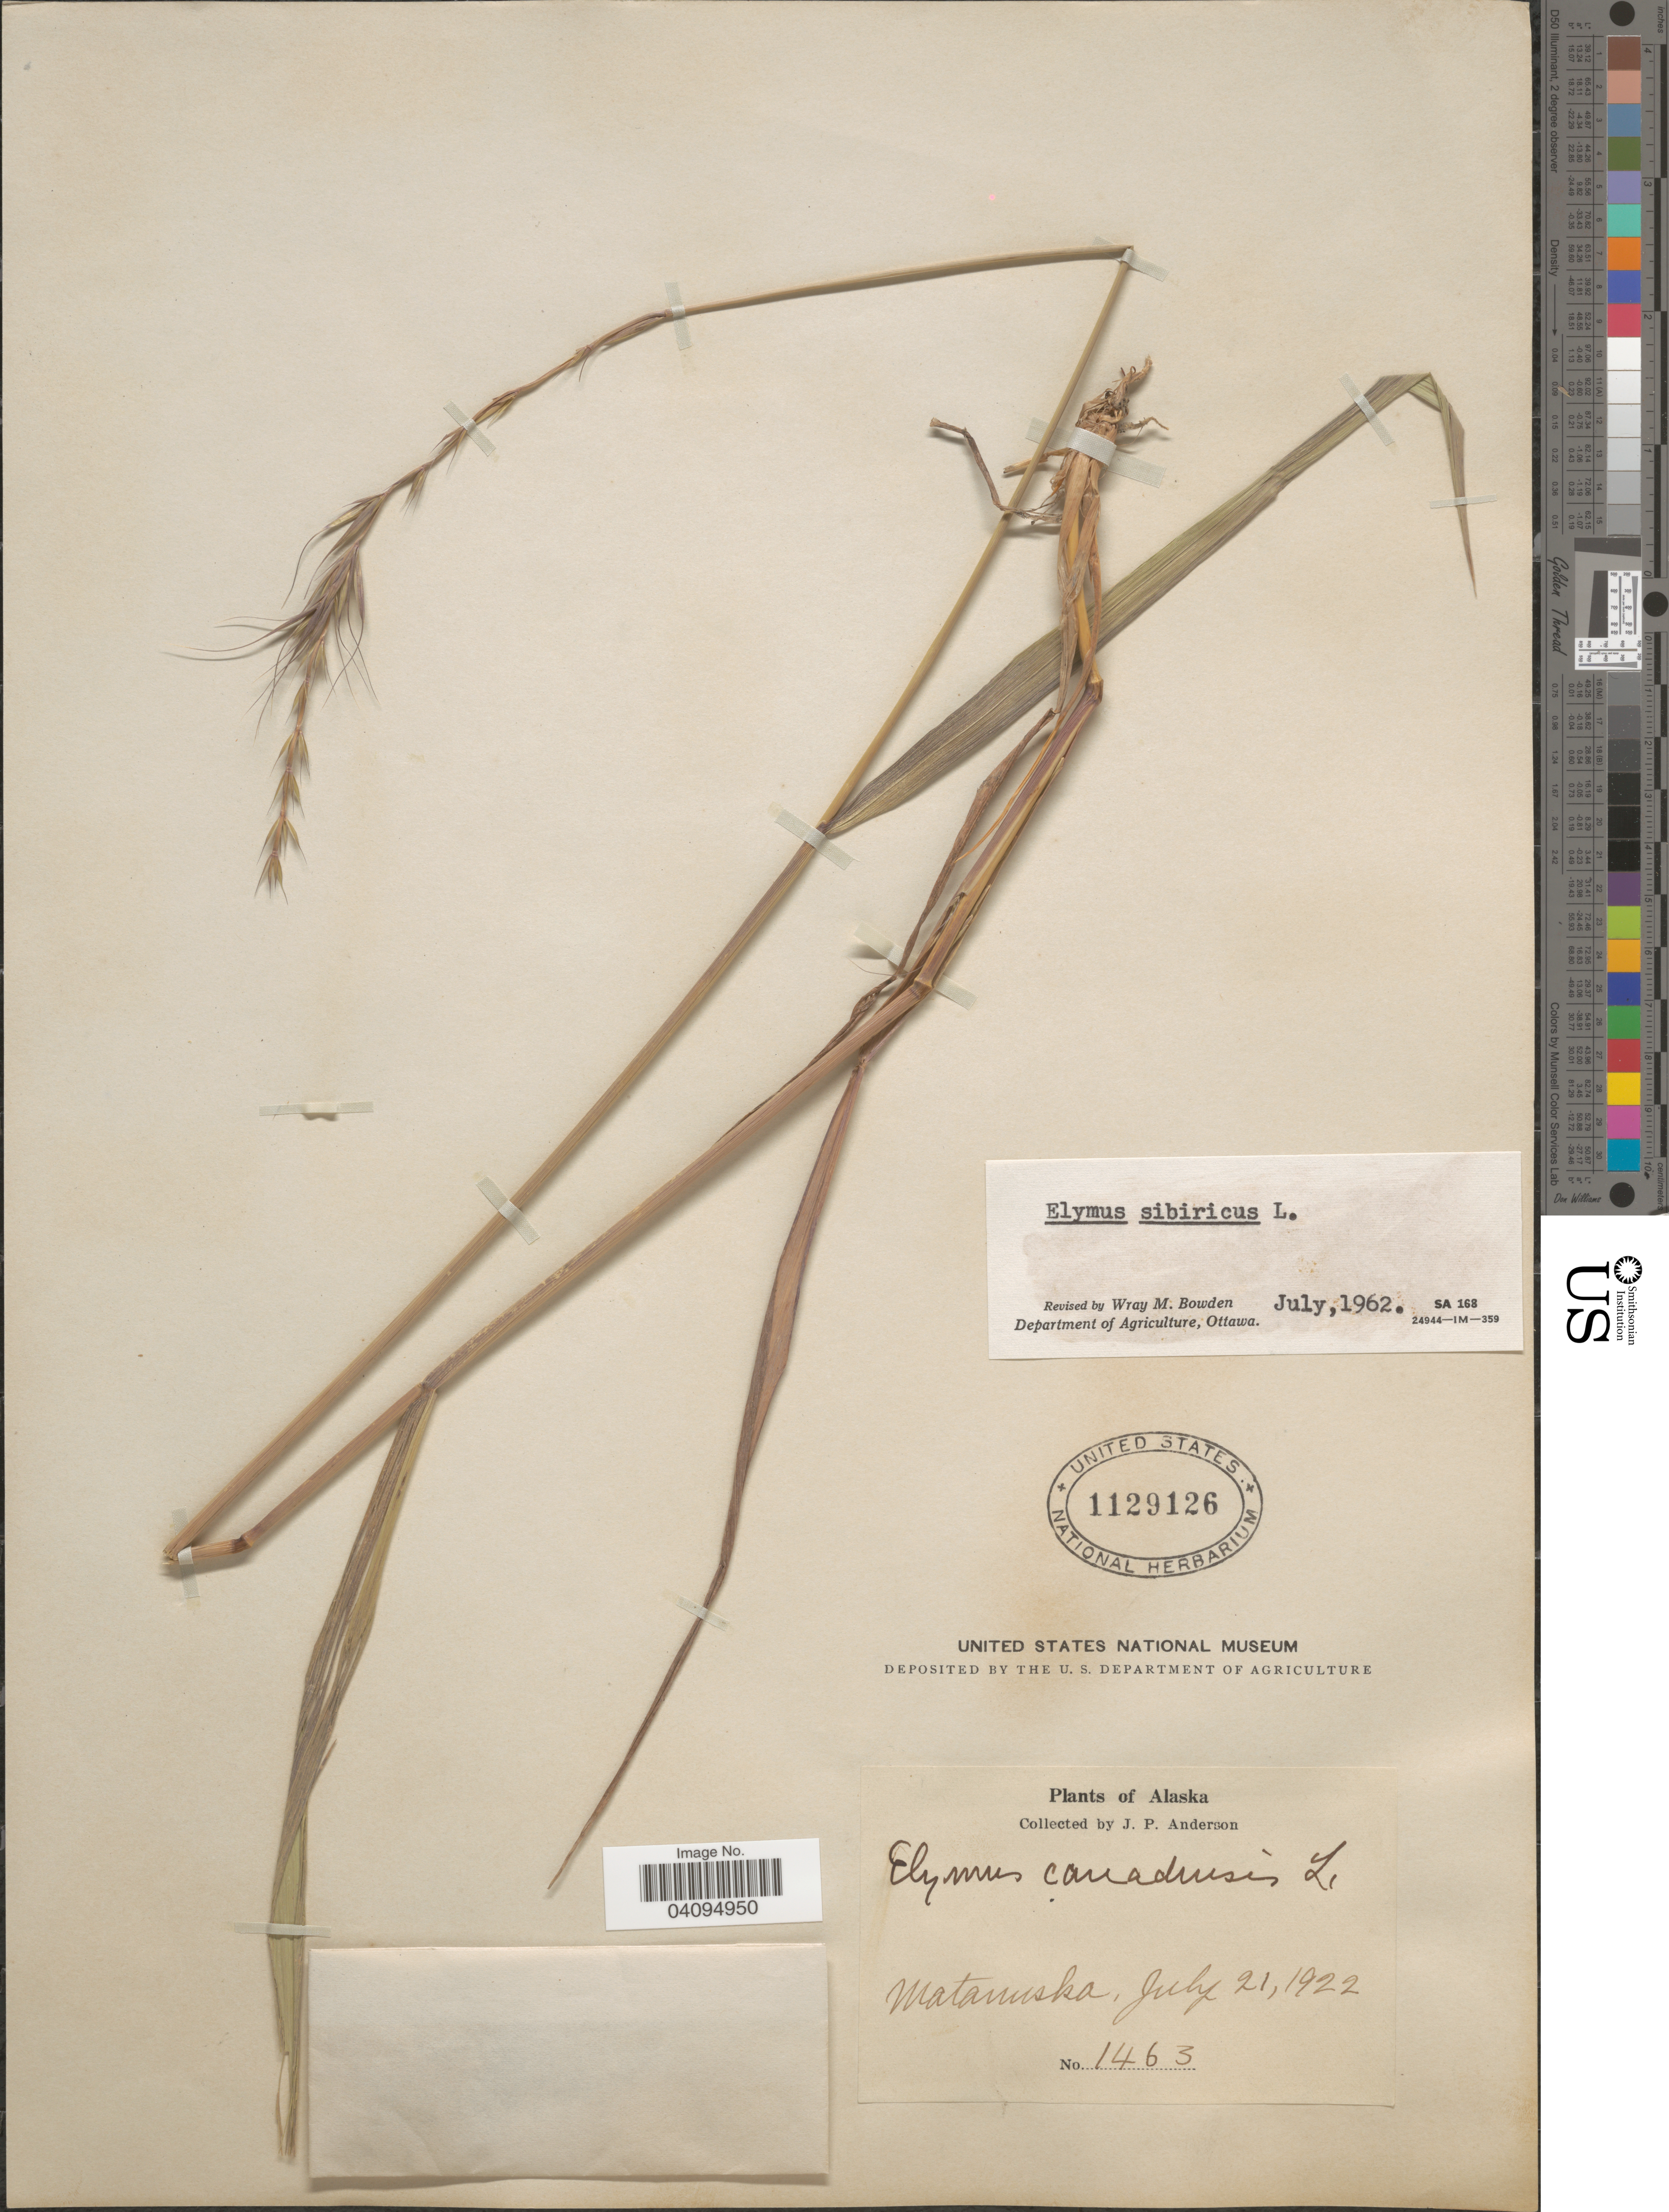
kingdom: Plantae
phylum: Tracheophyta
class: Liliopsida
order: Poales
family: Poaceae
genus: Elymus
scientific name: Elymus sierrae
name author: Gould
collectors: J. P. Anderson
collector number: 1463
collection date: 1922-07-21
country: United States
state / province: Alaska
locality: Matanuska.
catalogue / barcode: US 1129126